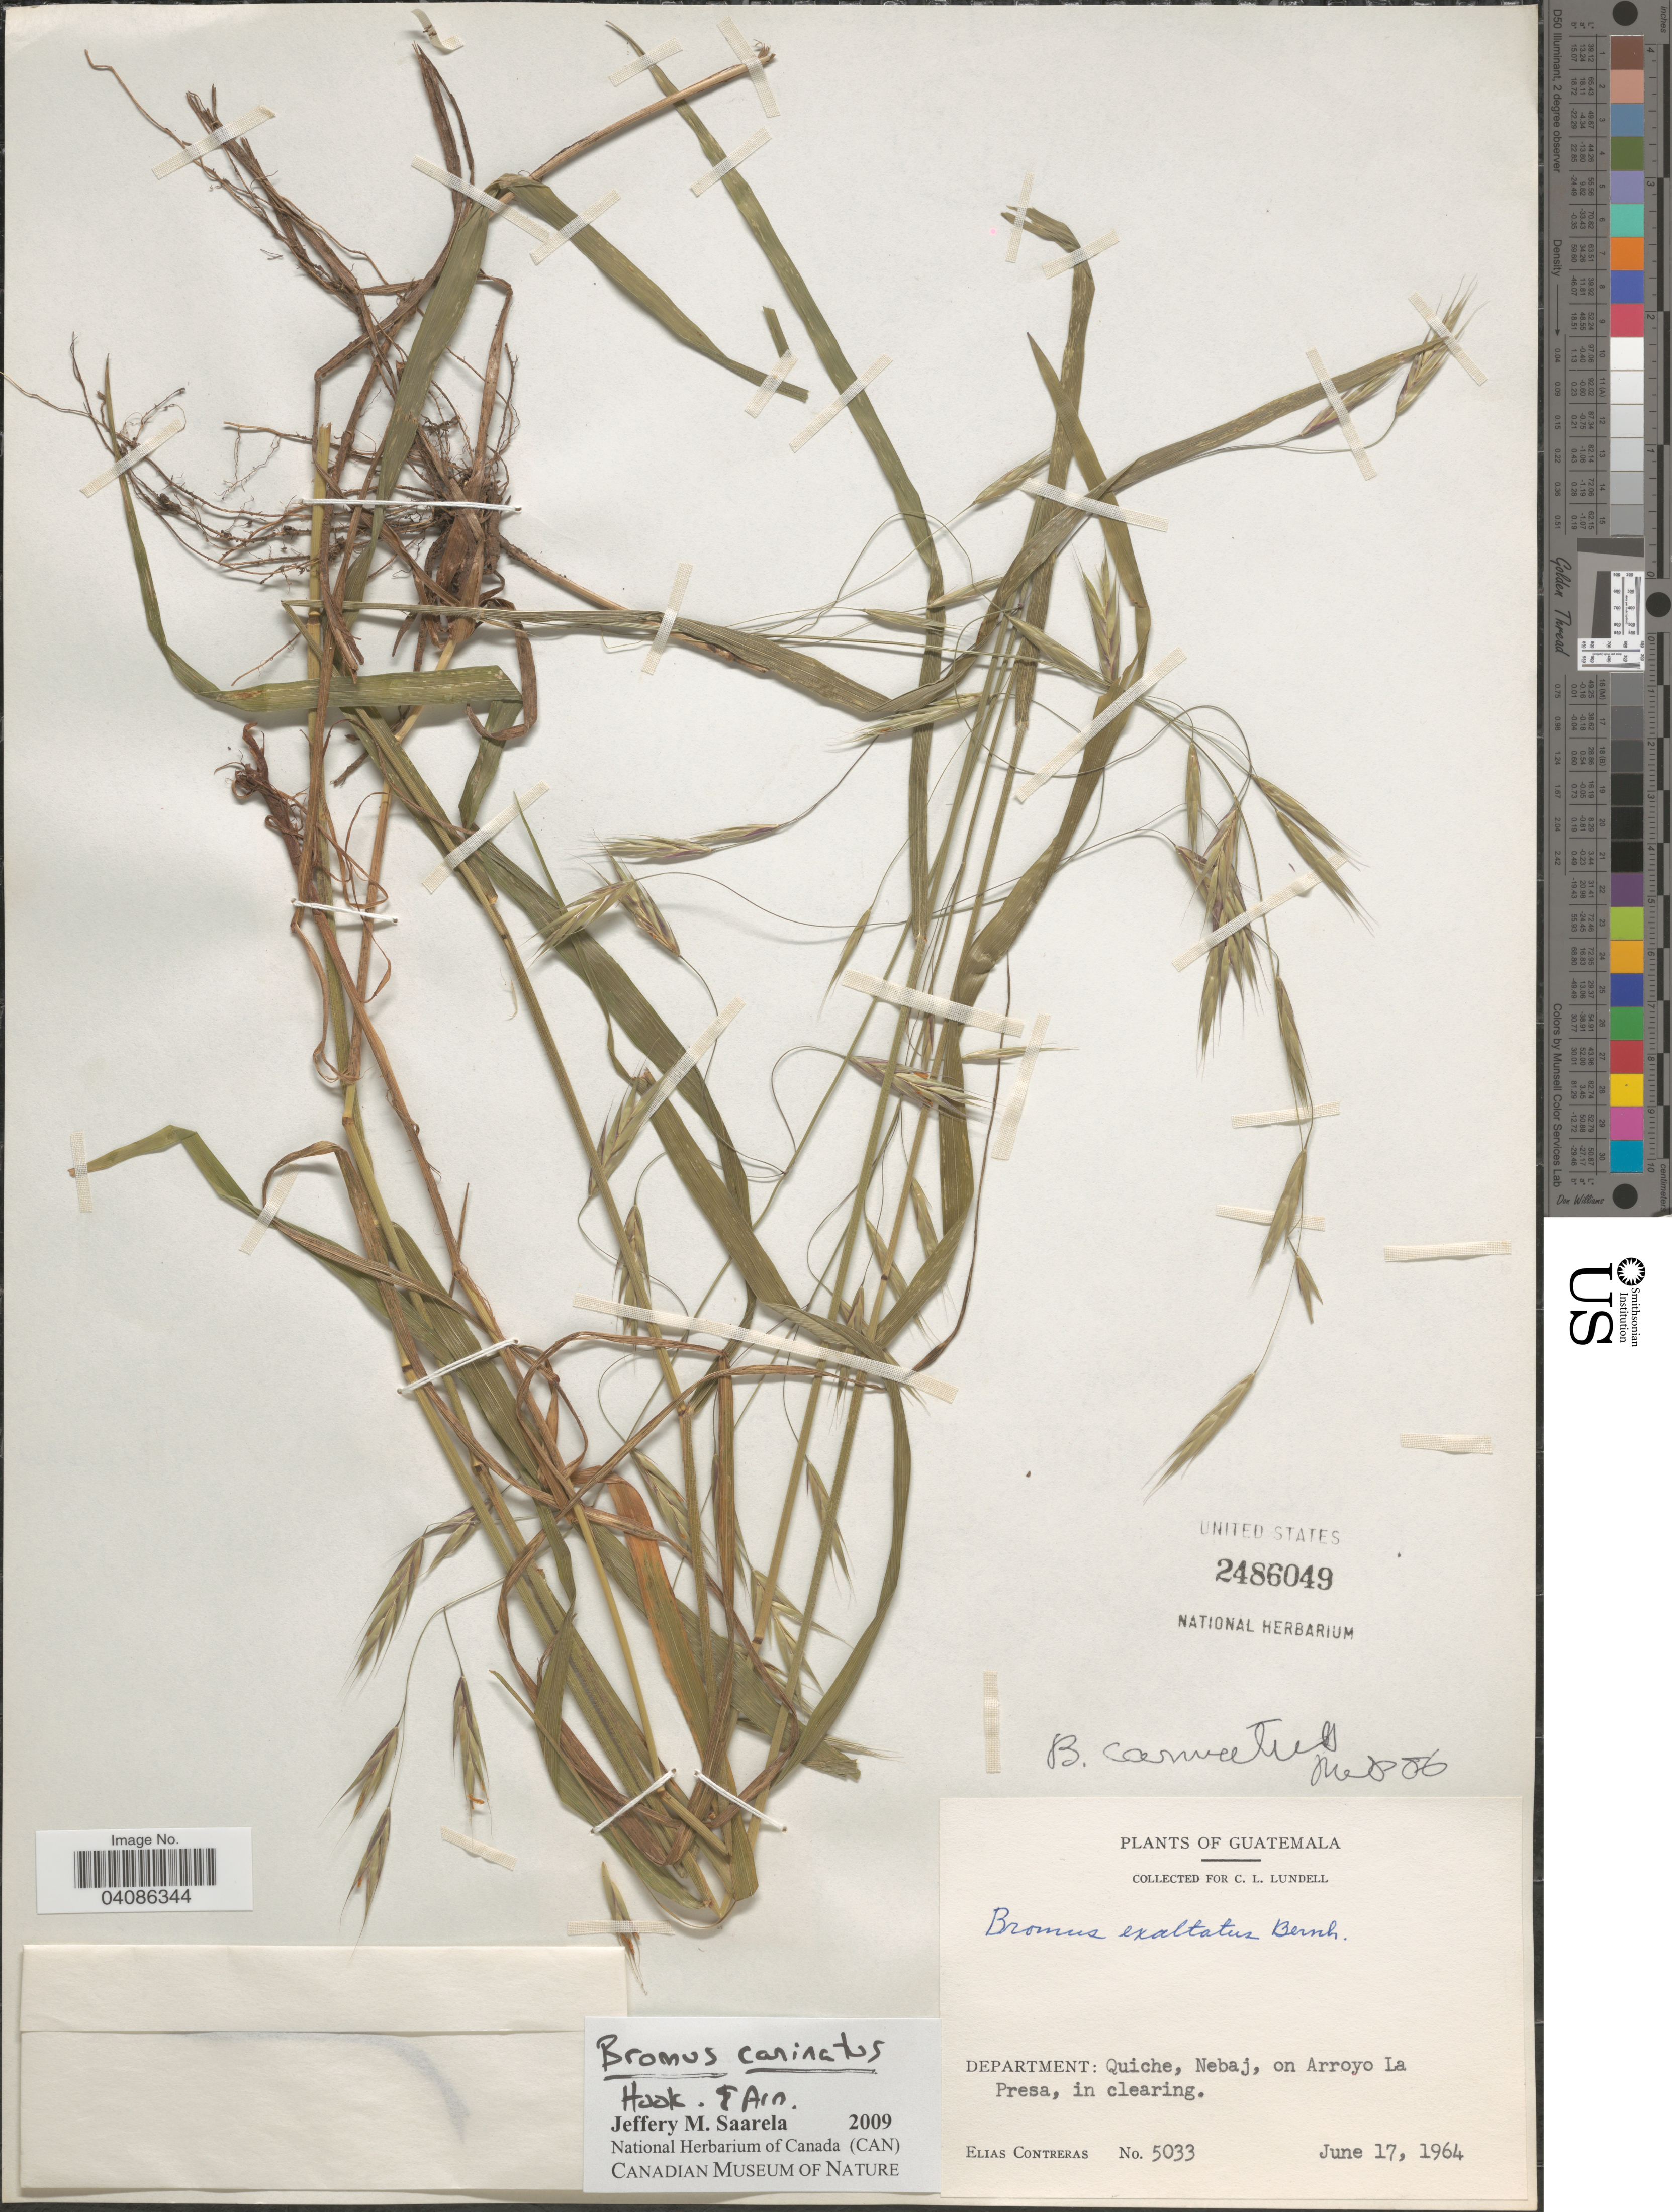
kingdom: Plantae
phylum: Tracheophyta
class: Liliopsida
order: Poales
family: Poaceae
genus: Bromus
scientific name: Bromus carinatus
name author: Hook. & Arn.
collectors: E. Contreras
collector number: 5033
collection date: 1964-06-17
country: Guatemala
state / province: El Quiche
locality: Department: Quiche, Nebaj, on Arroyo La Presa, in clearing.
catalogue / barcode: US 2486049